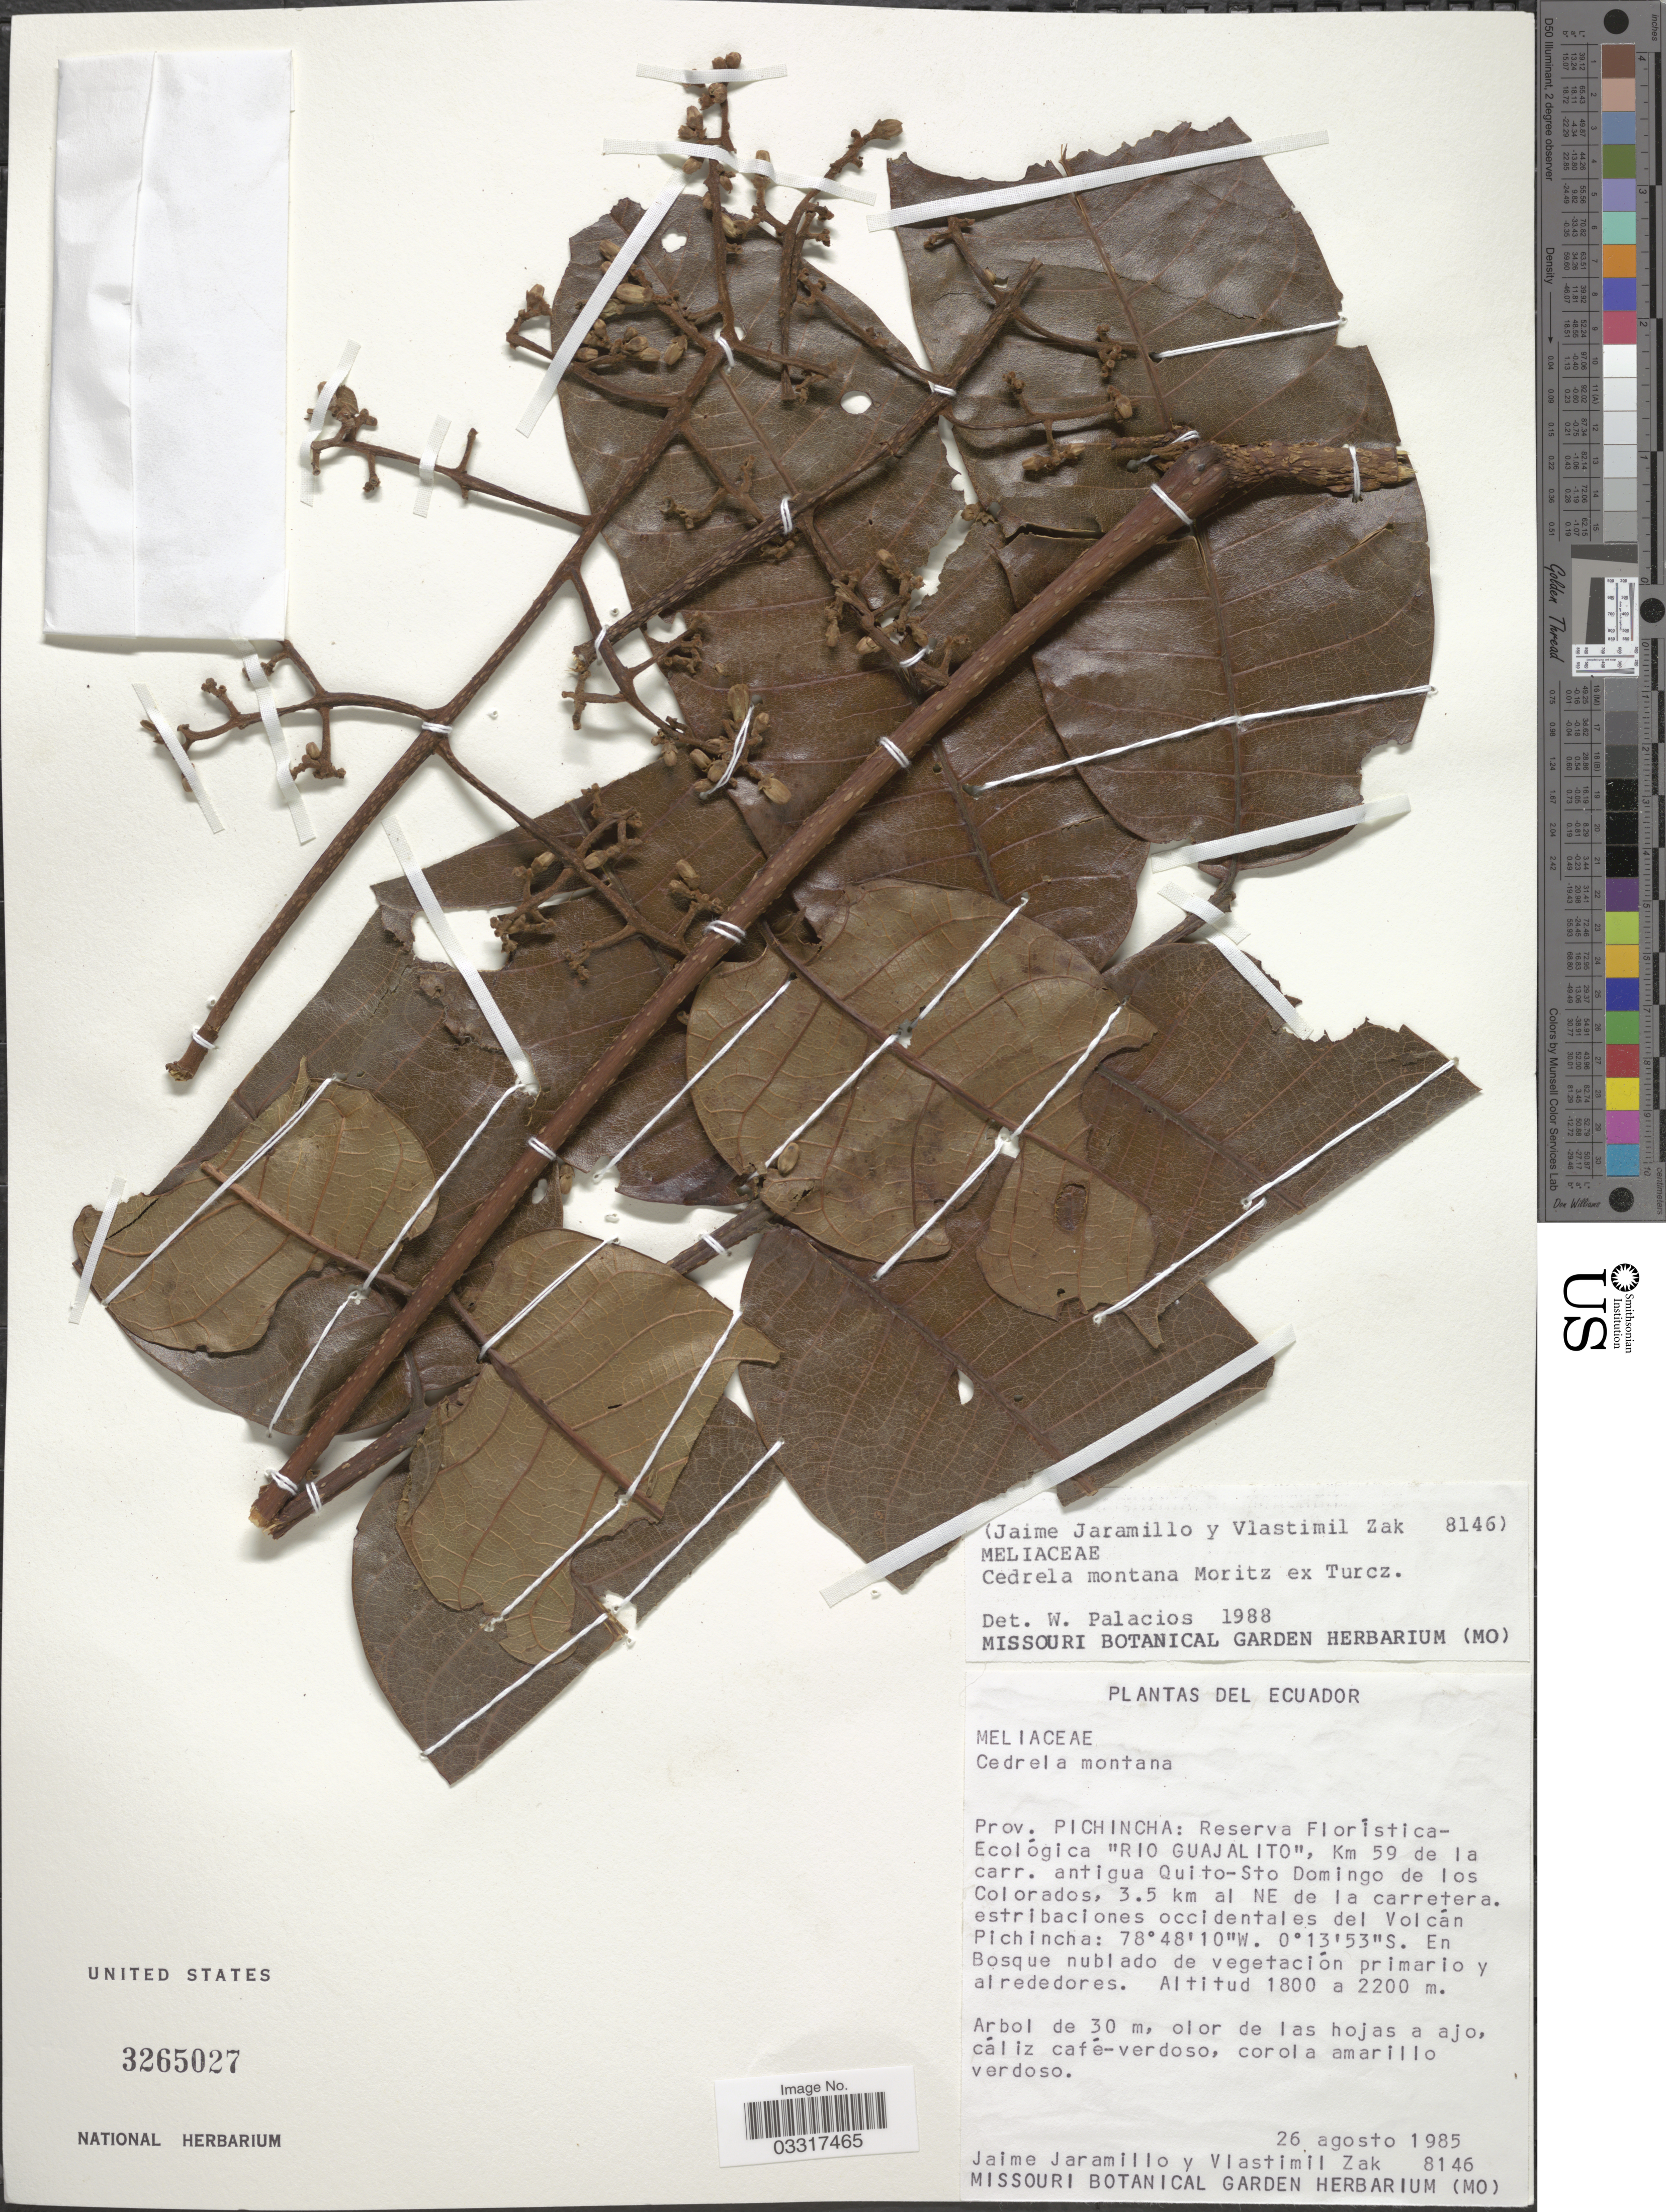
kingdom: Plantae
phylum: Tracheophyta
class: Magnoliopsida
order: Sapindales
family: Meliaceae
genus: Cedrela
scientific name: Cedrela montana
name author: Moritz ex Turcz.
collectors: J. Jaramillo & V. Zak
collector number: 8146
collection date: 1985-08-26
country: Ecuador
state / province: Pichincha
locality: Reserva Floristica-Ecológica "Rio Guajalito", km 59 de la carr. antigua Quito-Sto. Domingo de los Colorados, 3.5km al NE de la carretera. Estribaciones occidentales del Volcán Pichincha.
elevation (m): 1800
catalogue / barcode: US 3265027